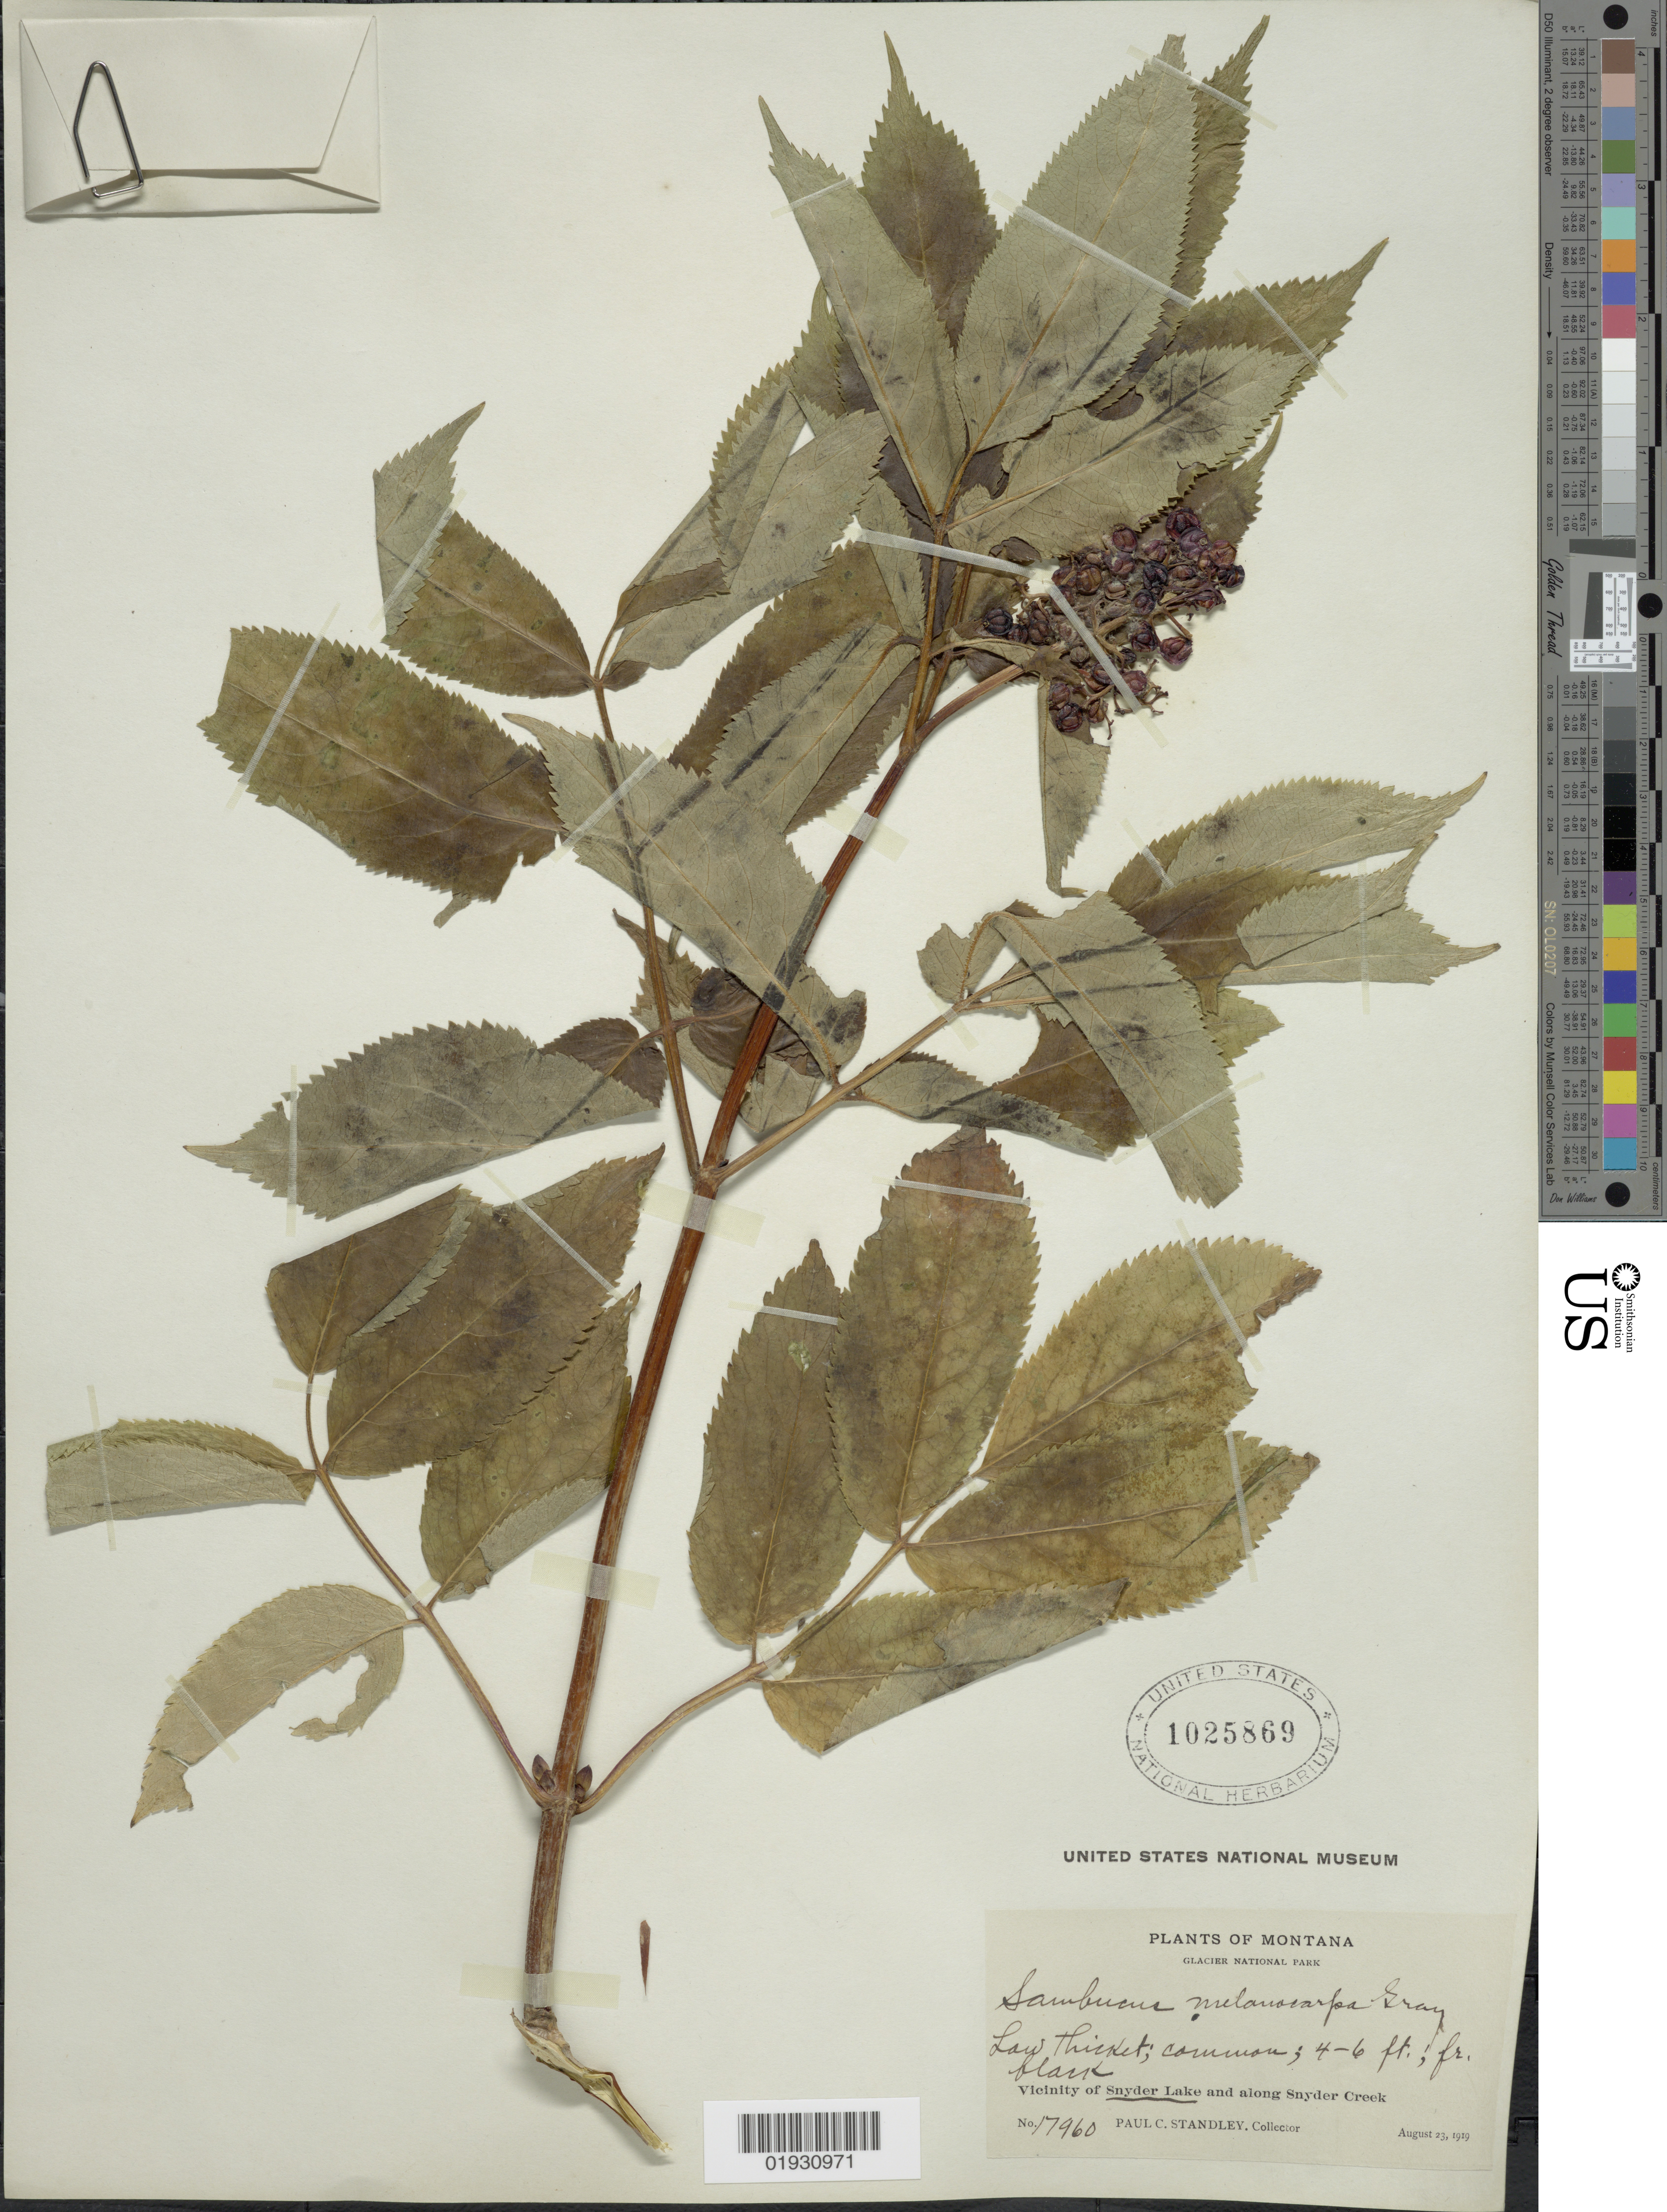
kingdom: Plantae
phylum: Tracheophyta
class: Magnoliopsida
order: Dipsacales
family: Viburnaceae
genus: Sambucus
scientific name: Sambucus melanocarpa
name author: A. Gray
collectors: P. C. Standley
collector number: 17960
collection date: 1919-08-23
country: United States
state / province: Montana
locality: Glacier National Park. Vicinity of Snyder Lake and along Snyder Creek.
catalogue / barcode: US 1025869